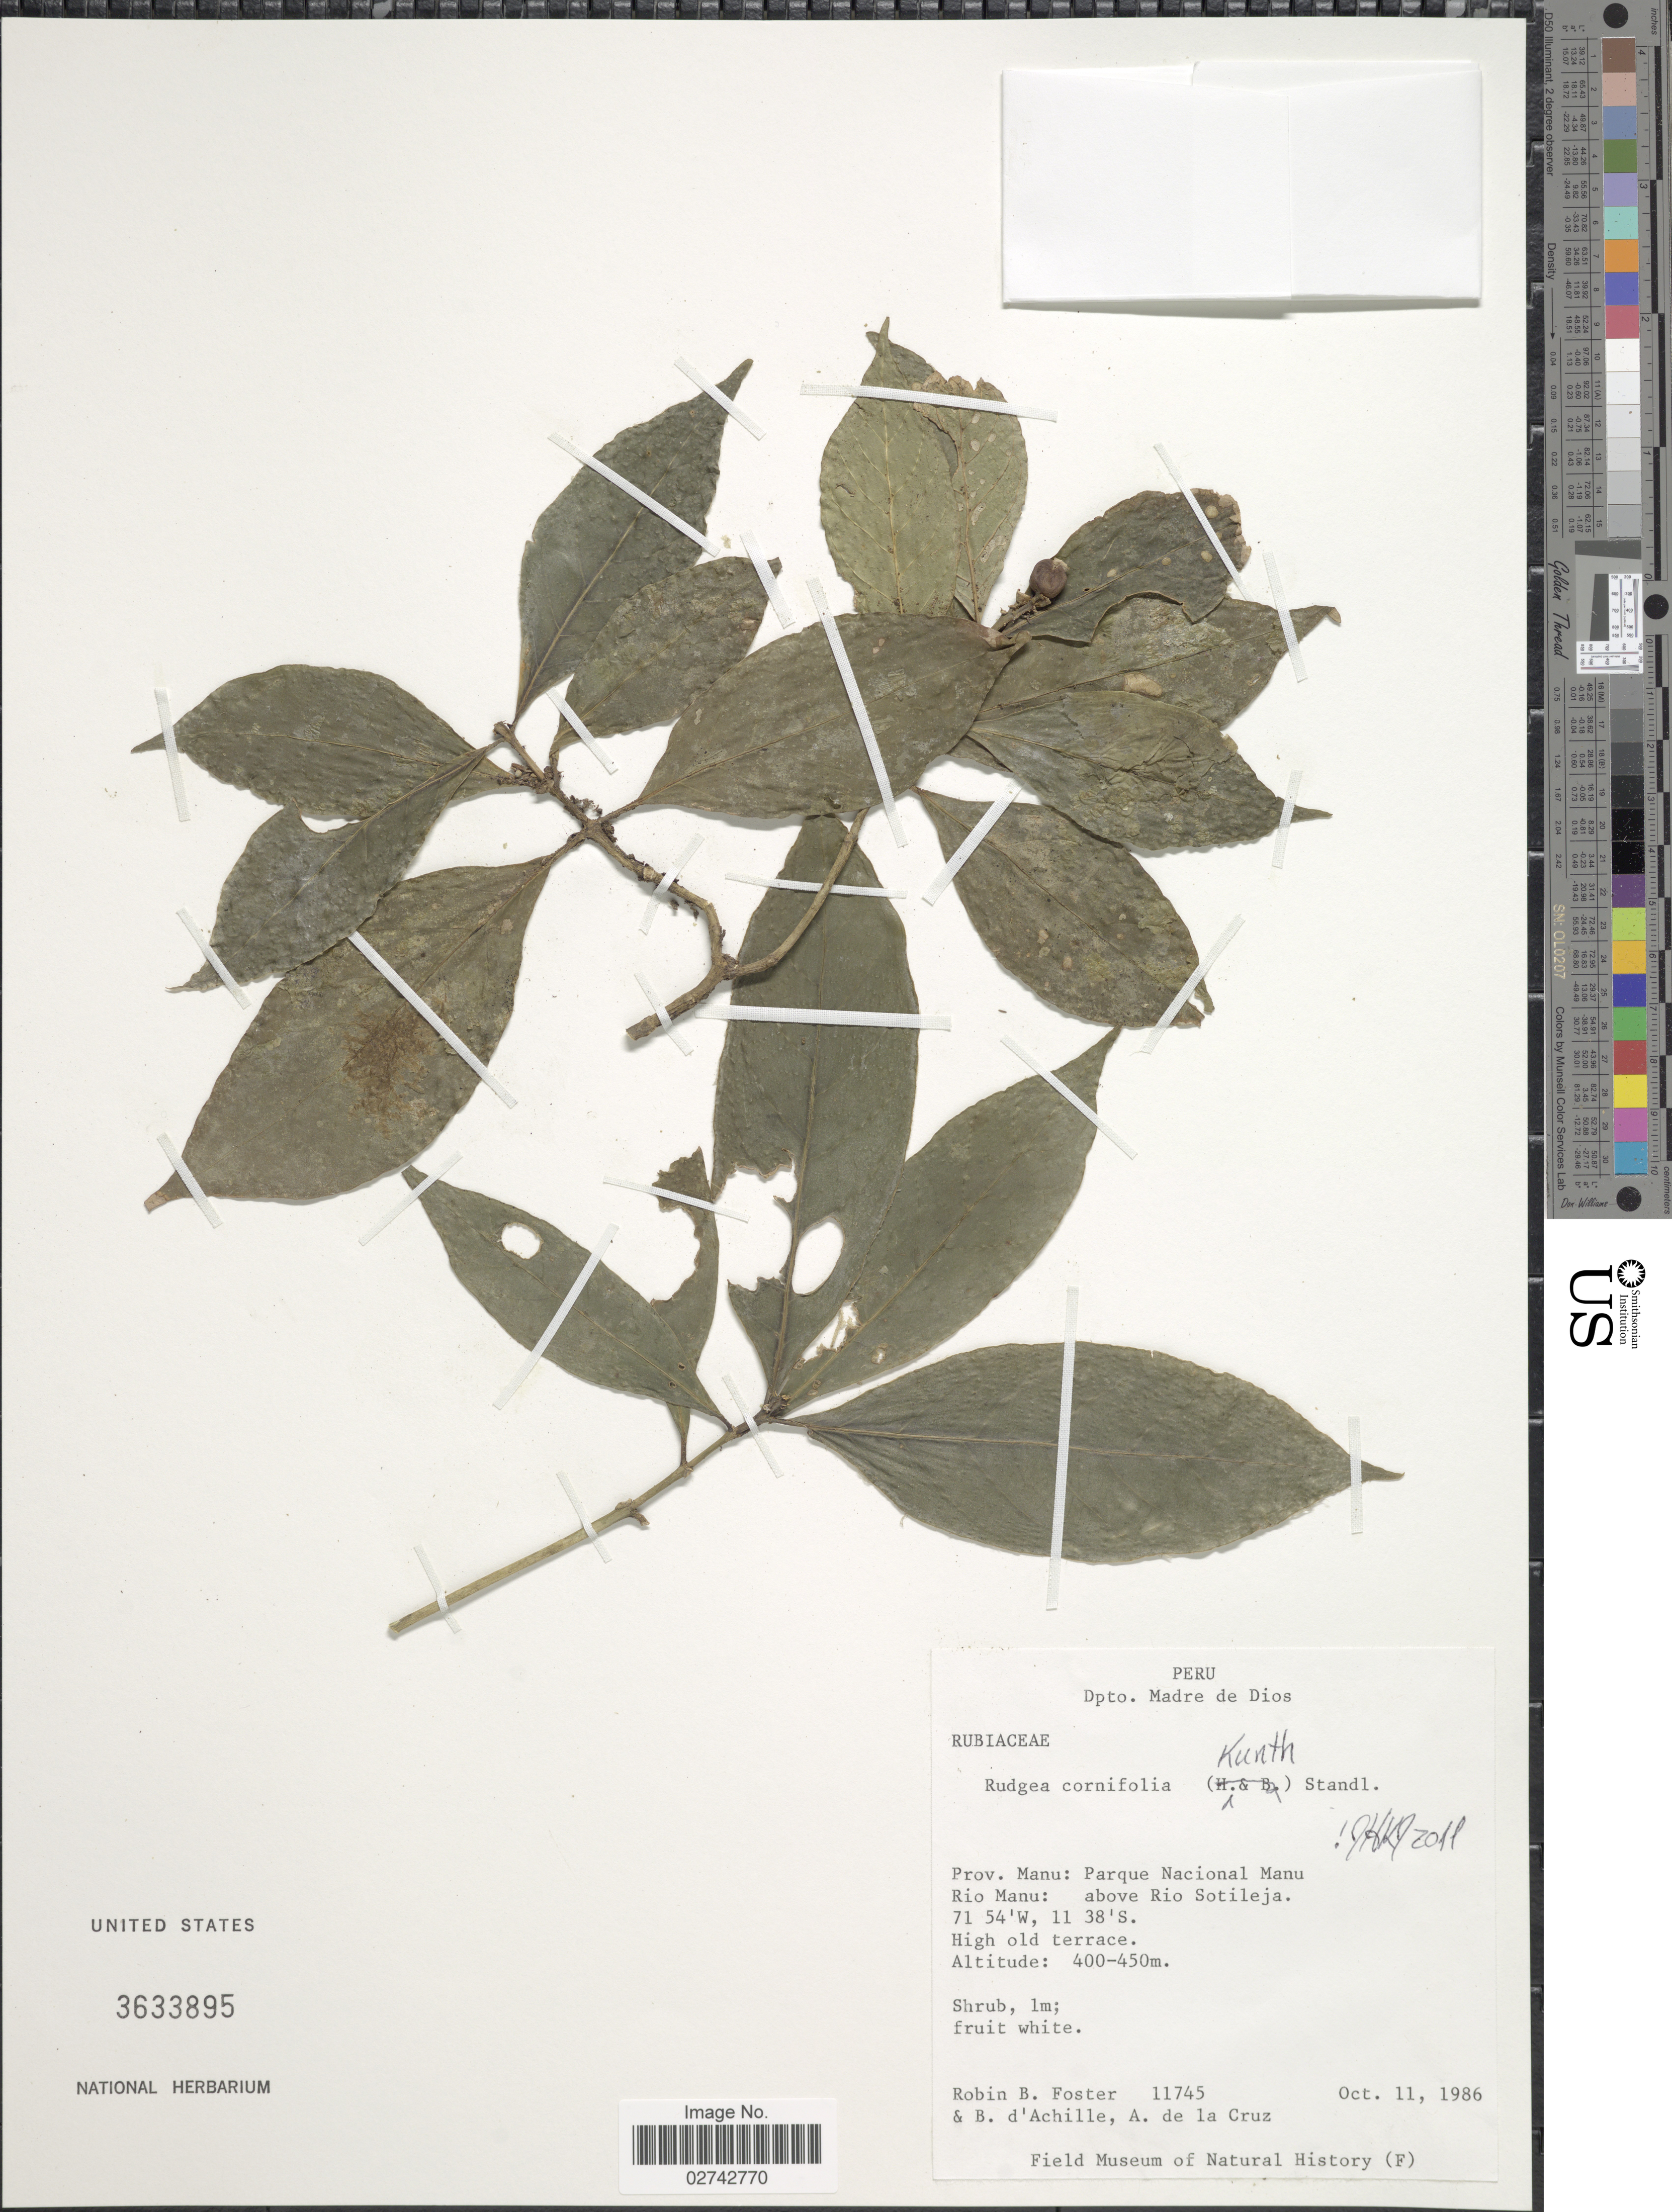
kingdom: Plantae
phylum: Tracheophyta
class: Magnoliopsida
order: Gentianales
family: Rubiaceae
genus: Rudgea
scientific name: Rudgea cornigera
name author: Bremek.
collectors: R. B. Foster, B. d'Achille & A. De la Cruz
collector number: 11745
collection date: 1986-10-11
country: Peru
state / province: Madre de Dios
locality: Prov. Manu, Parque Nacional Manu, Rio Manu, above Rio Sotileja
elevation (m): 400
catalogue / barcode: US 3633895